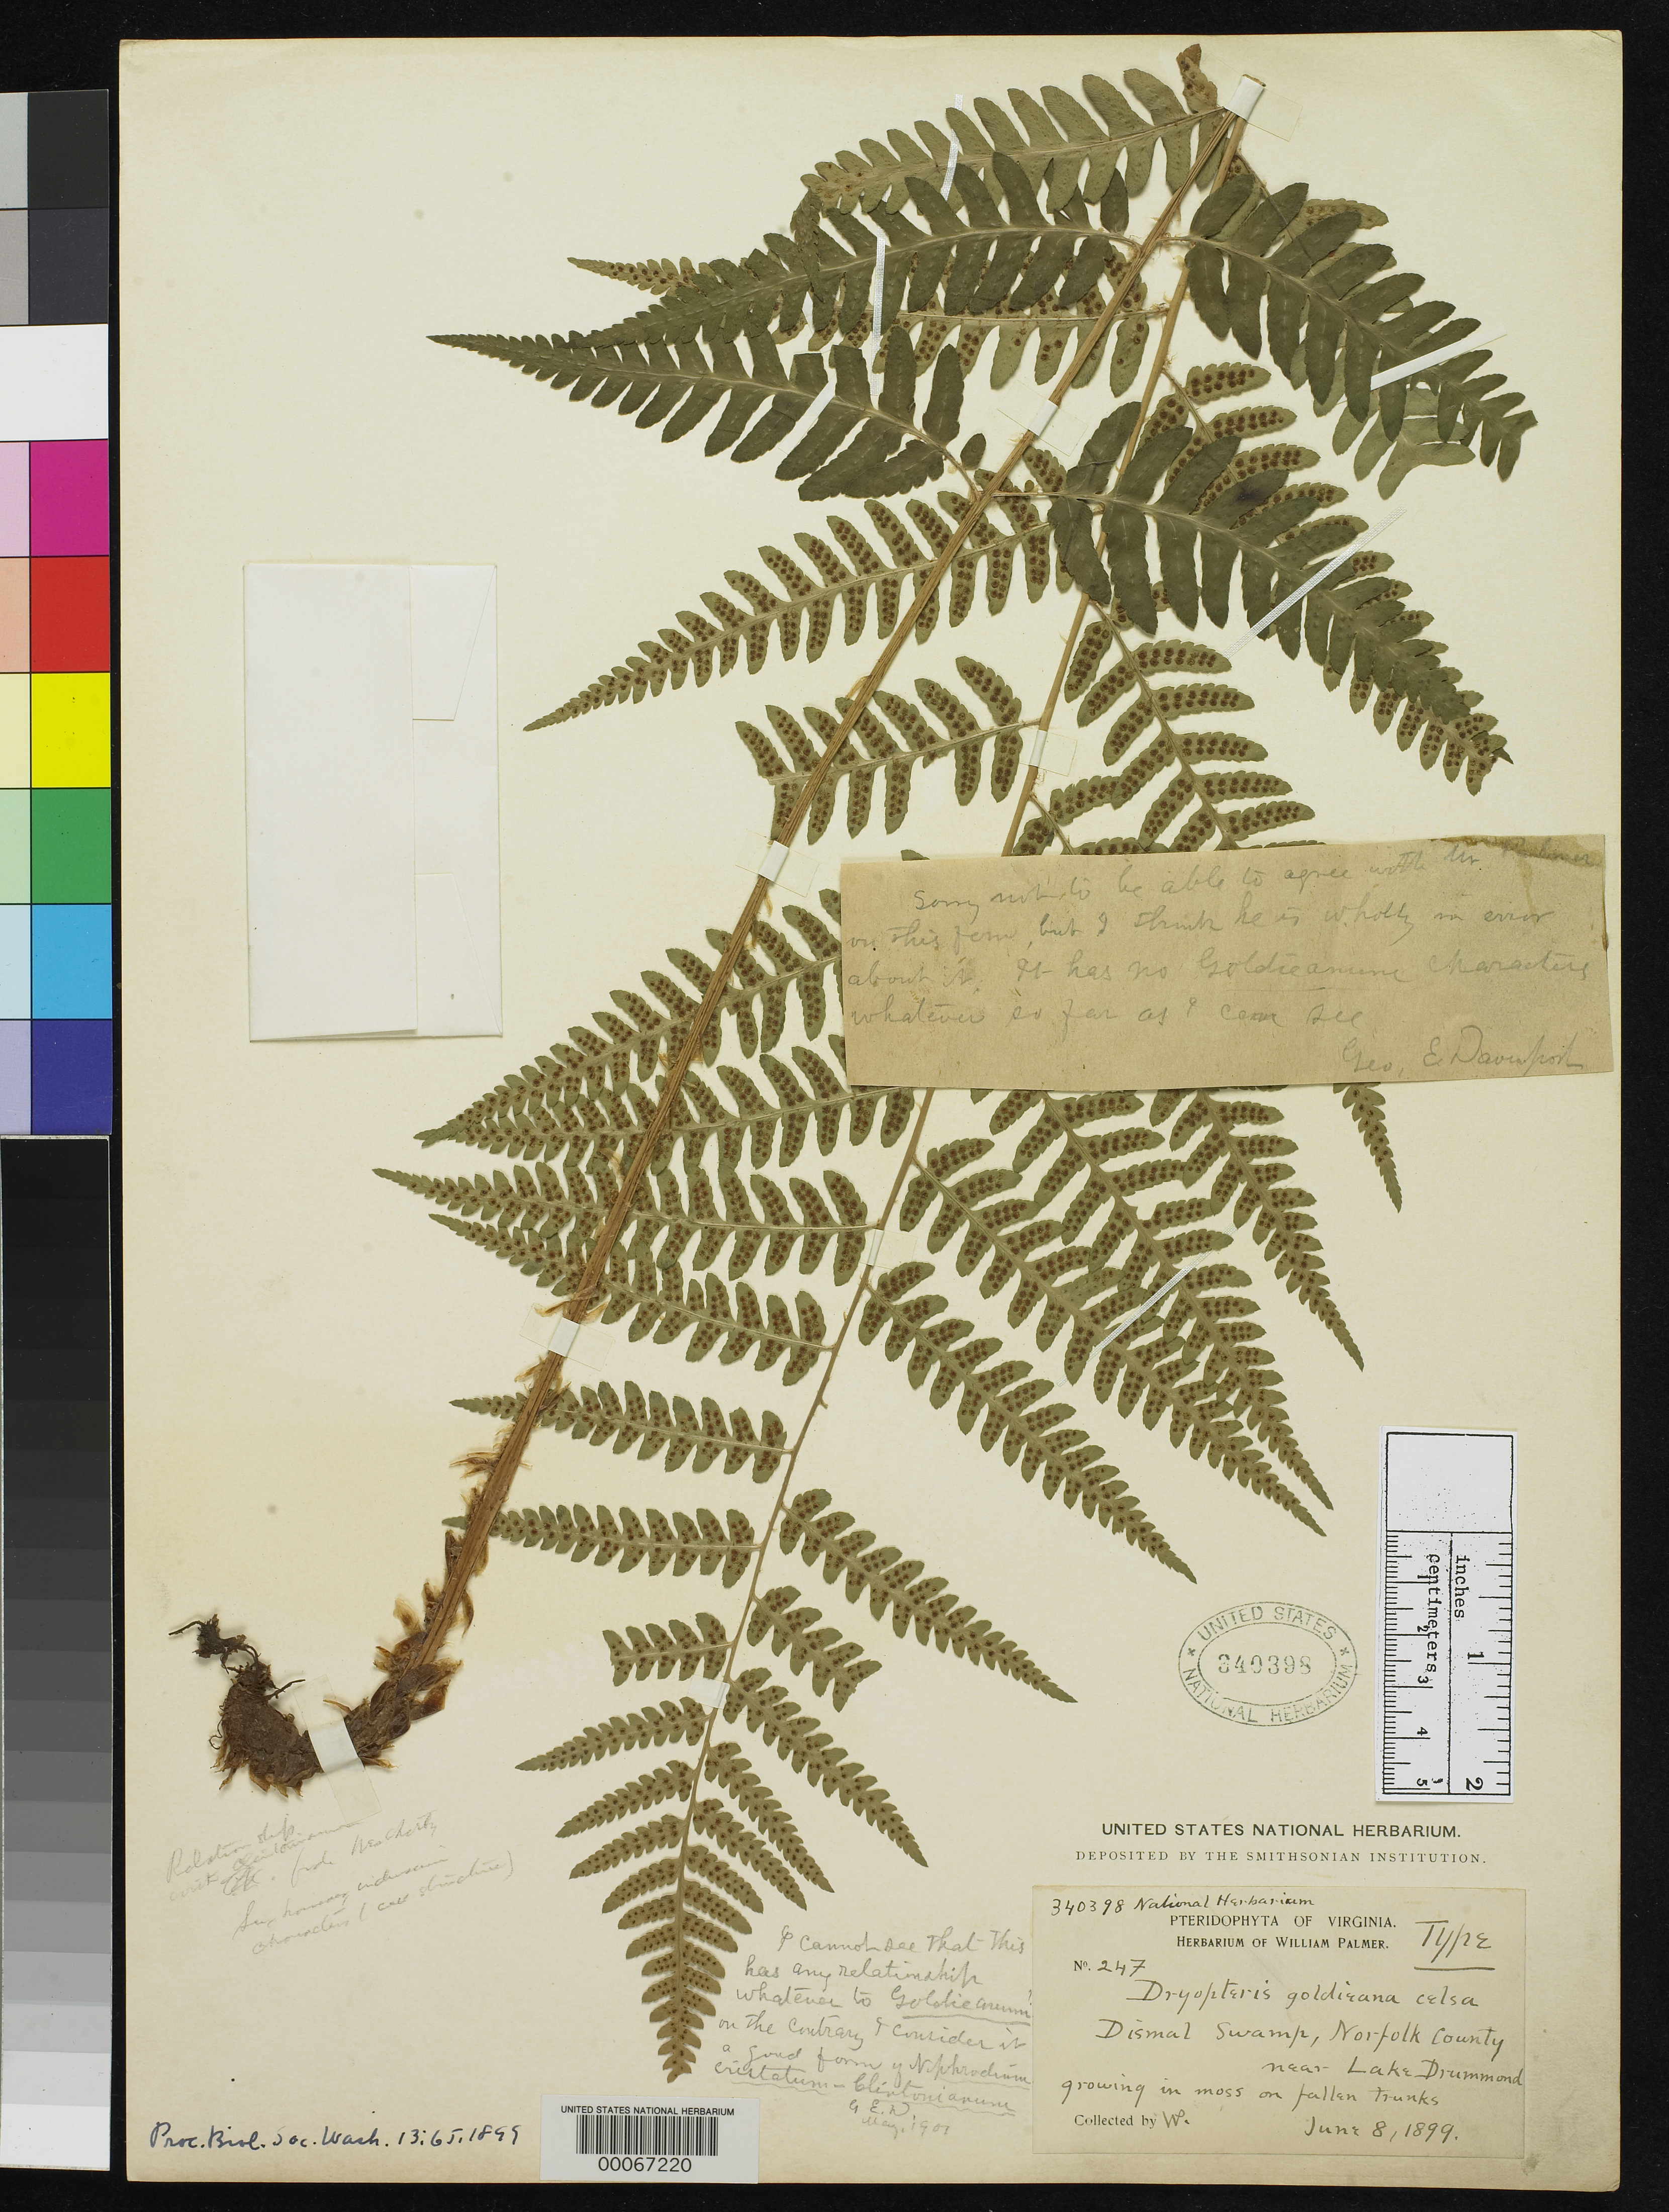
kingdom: Plantae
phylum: Tracheophyta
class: Polypodiopsida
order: Polypodiales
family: Dryopteridaceae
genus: Dryopteris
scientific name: Dryopteris goldiana var. celsa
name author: W. Palmer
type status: Holotype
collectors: W. Palmer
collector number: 247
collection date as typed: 08 Jun 1899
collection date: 1899-06-08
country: United States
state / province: Virginia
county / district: City of Norfolk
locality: Dismal Swamp, near Lake Drummond.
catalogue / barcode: US 340398